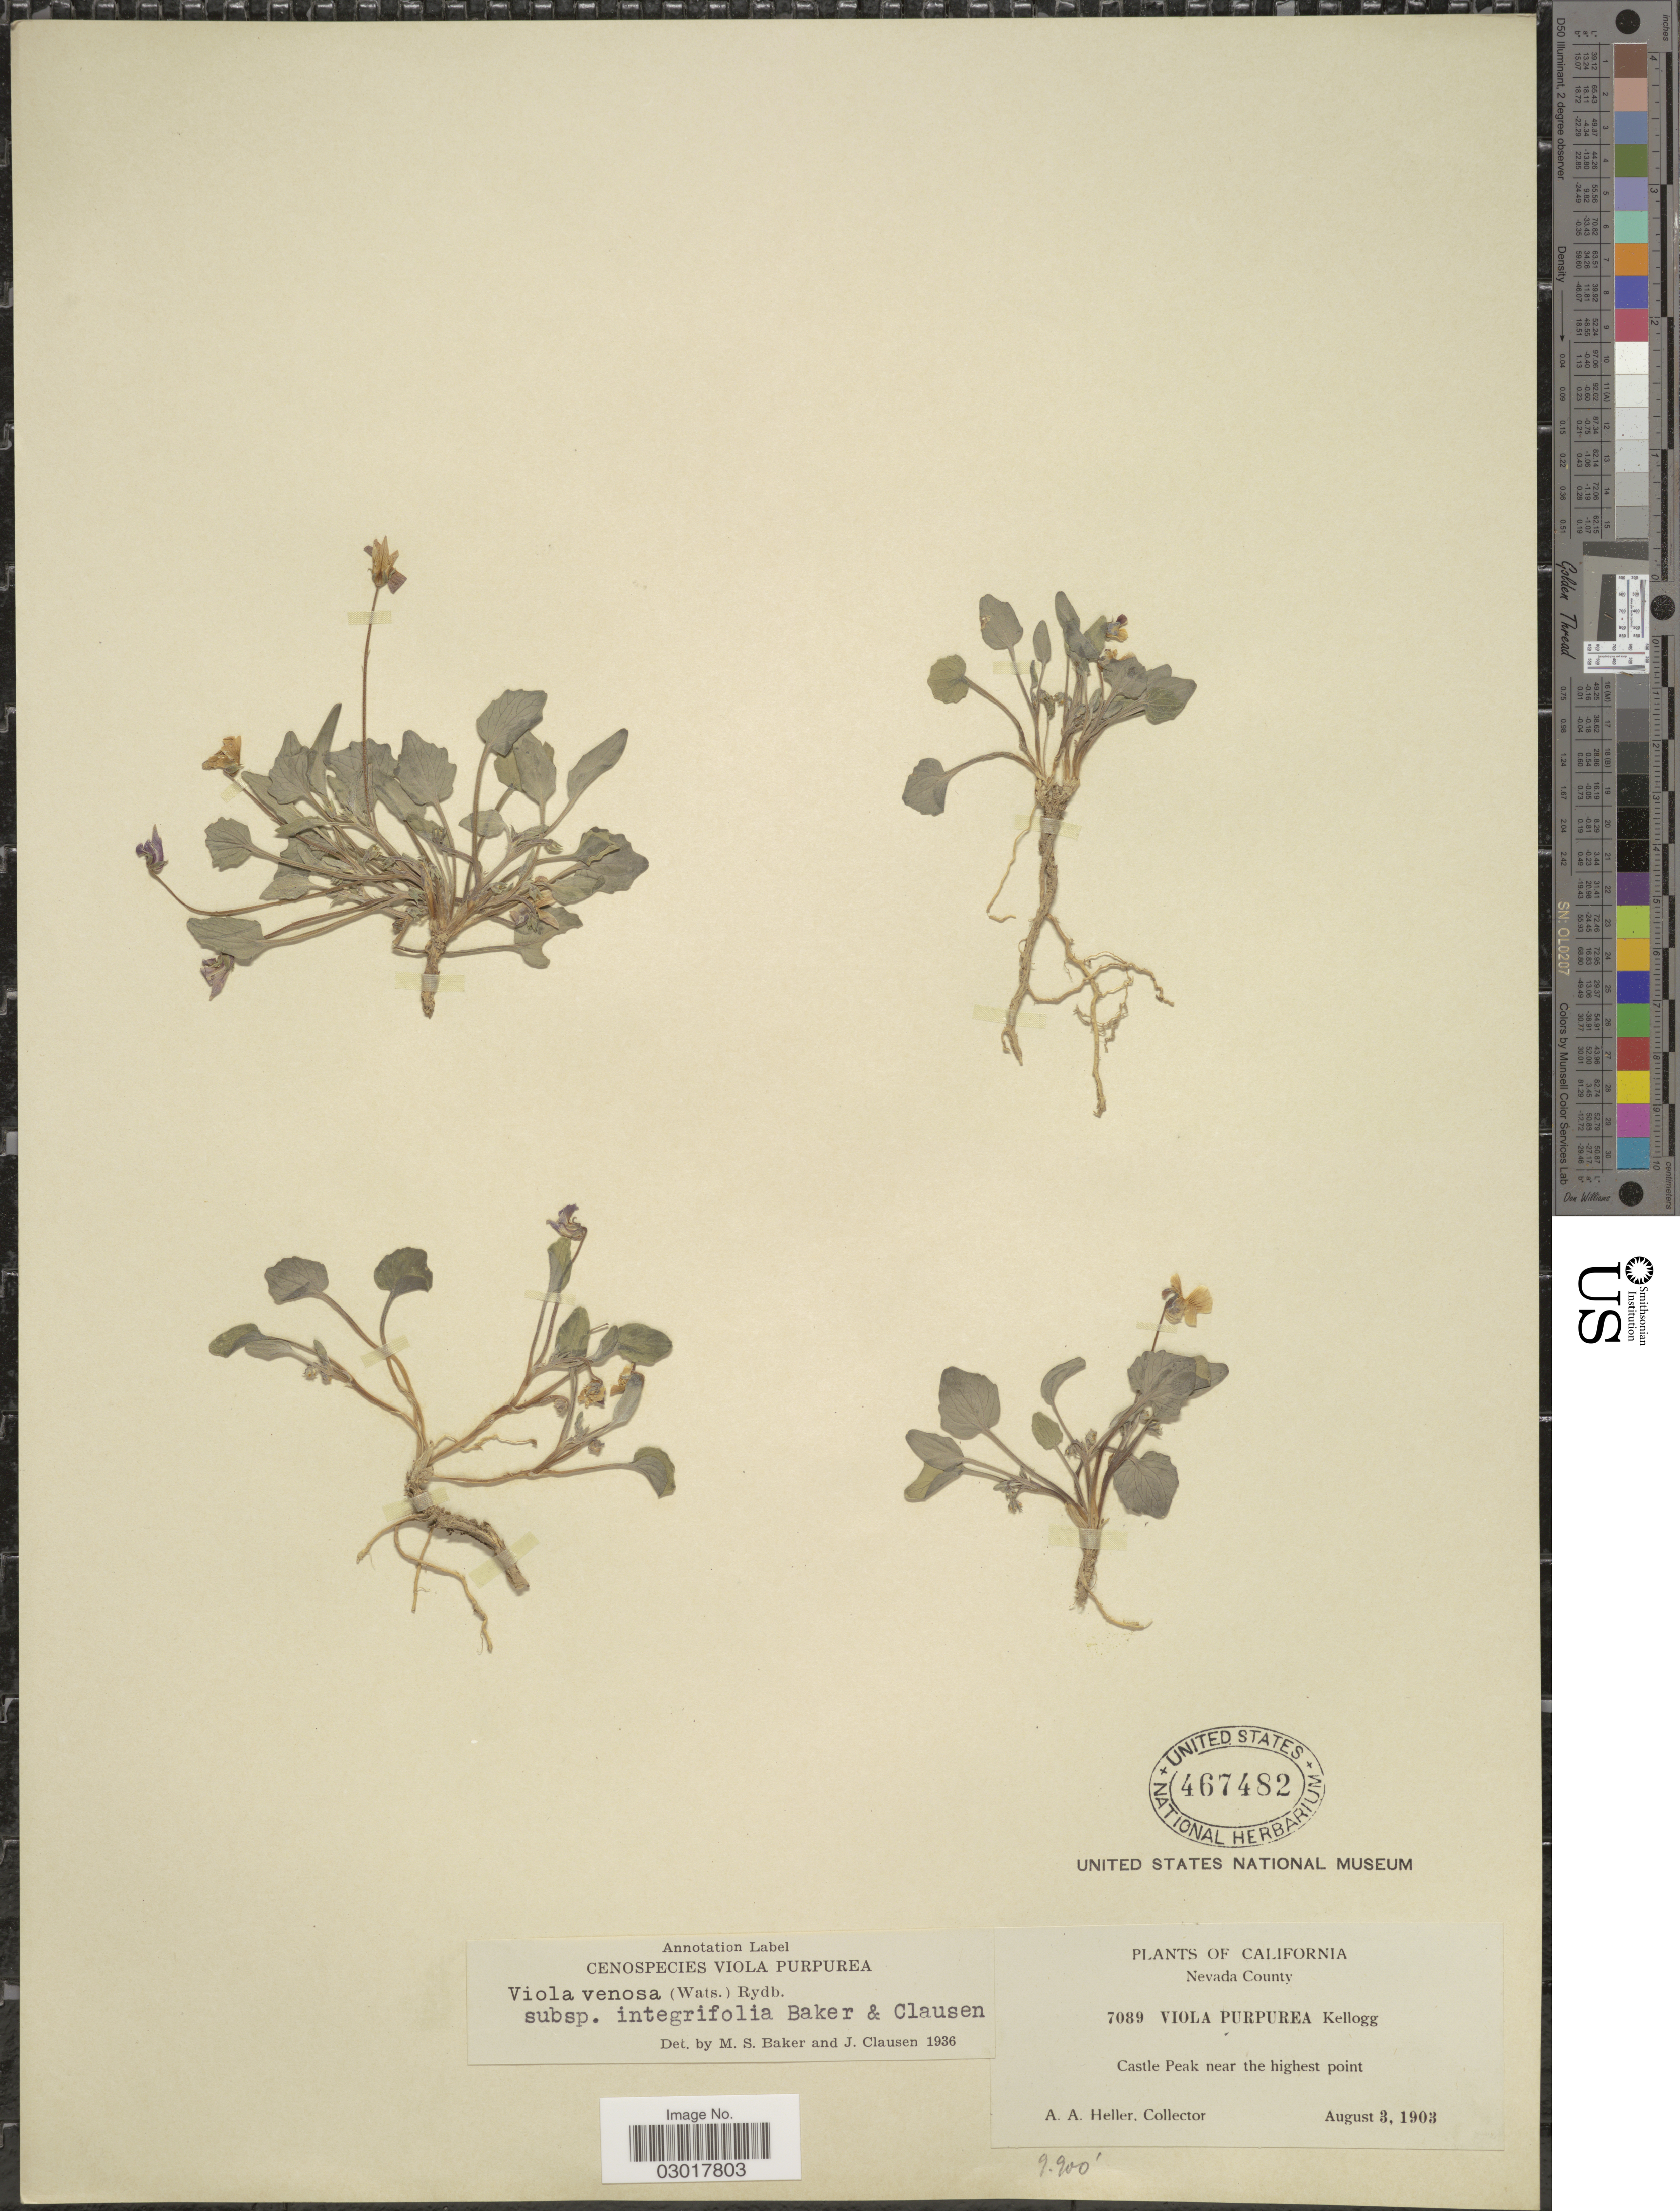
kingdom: Plantae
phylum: Tracheophyta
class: Magnoliopsida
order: Malpighiales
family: Violaceae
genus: Viola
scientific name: Viola venosa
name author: (S. Watson) Rydb.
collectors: A. A. Heller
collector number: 7089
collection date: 1903-08-03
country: United States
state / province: California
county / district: Nevada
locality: Nevada County. Castle Peak near the highest point.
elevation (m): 3018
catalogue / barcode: US 467482